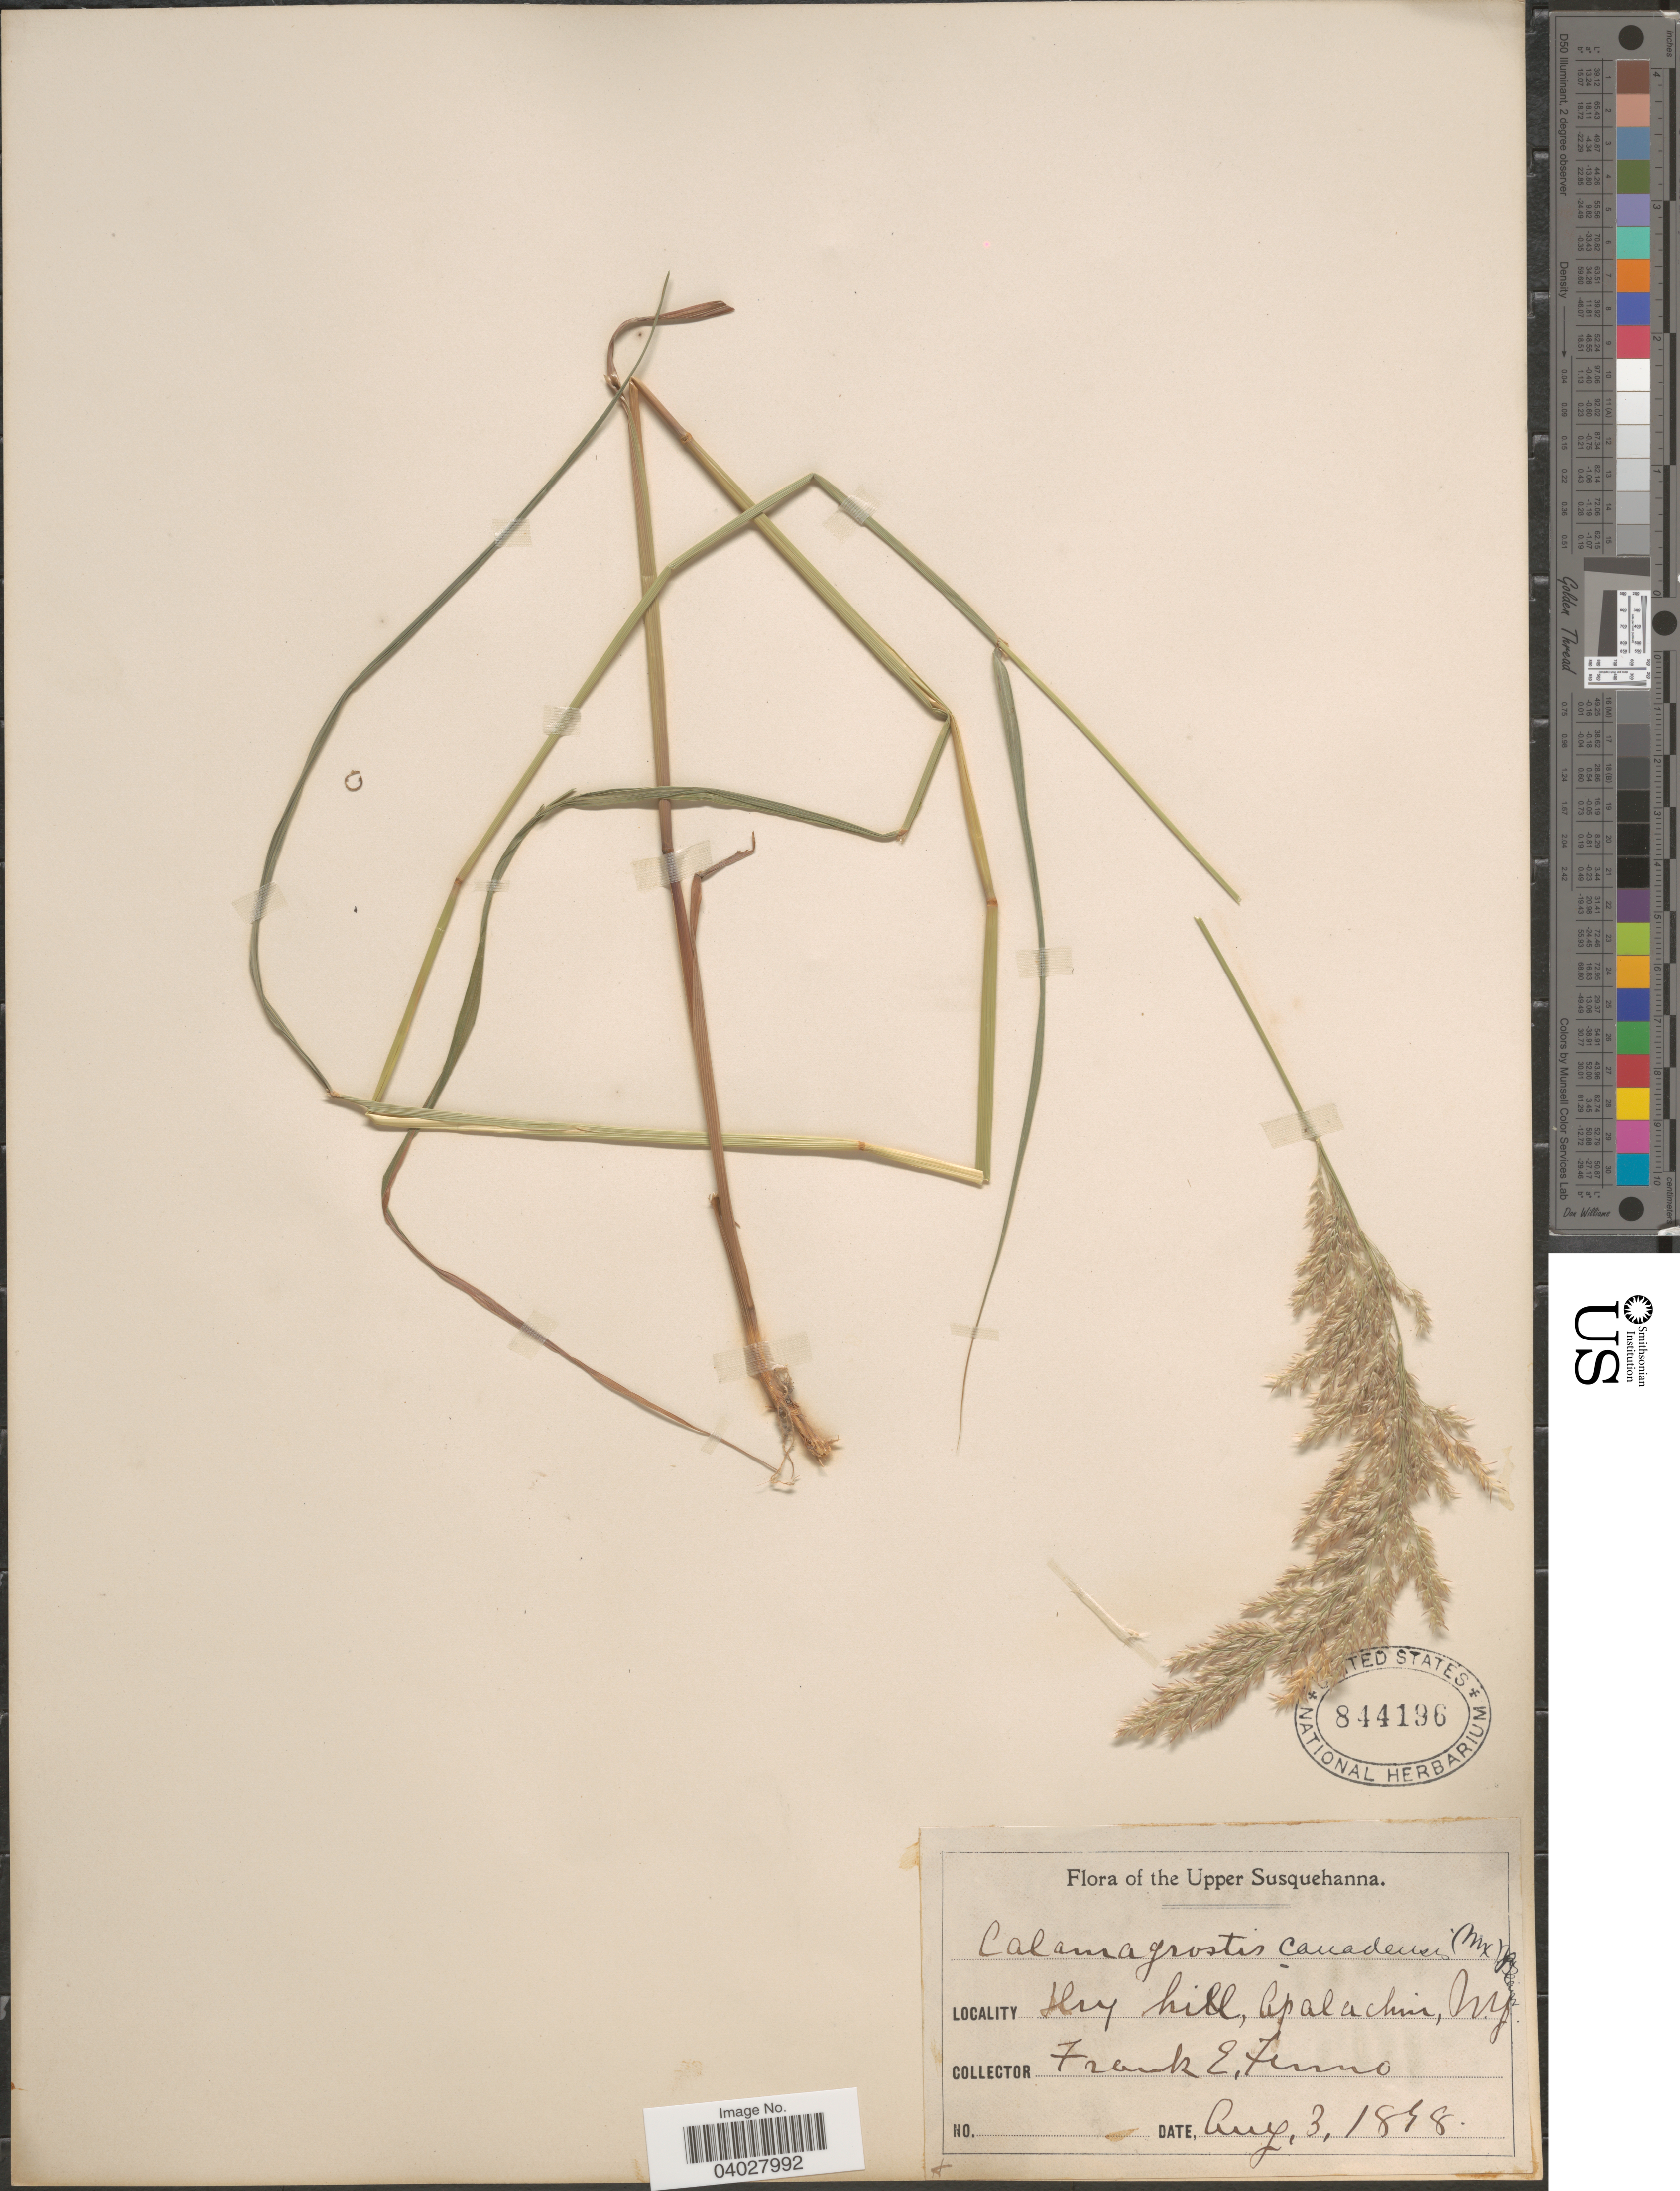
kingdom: Plantae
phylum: Tracheophyta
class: Liliopsida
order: Poales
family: Poaceae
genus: Calamagrostis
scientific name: Calamagrostis canadensis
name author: (Michx.) P. Beauv.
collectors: F. Fenno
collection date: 1848-08-03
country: United States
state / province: New York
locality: Upper Susquehanna. Apalachin.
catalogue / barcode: US 844196